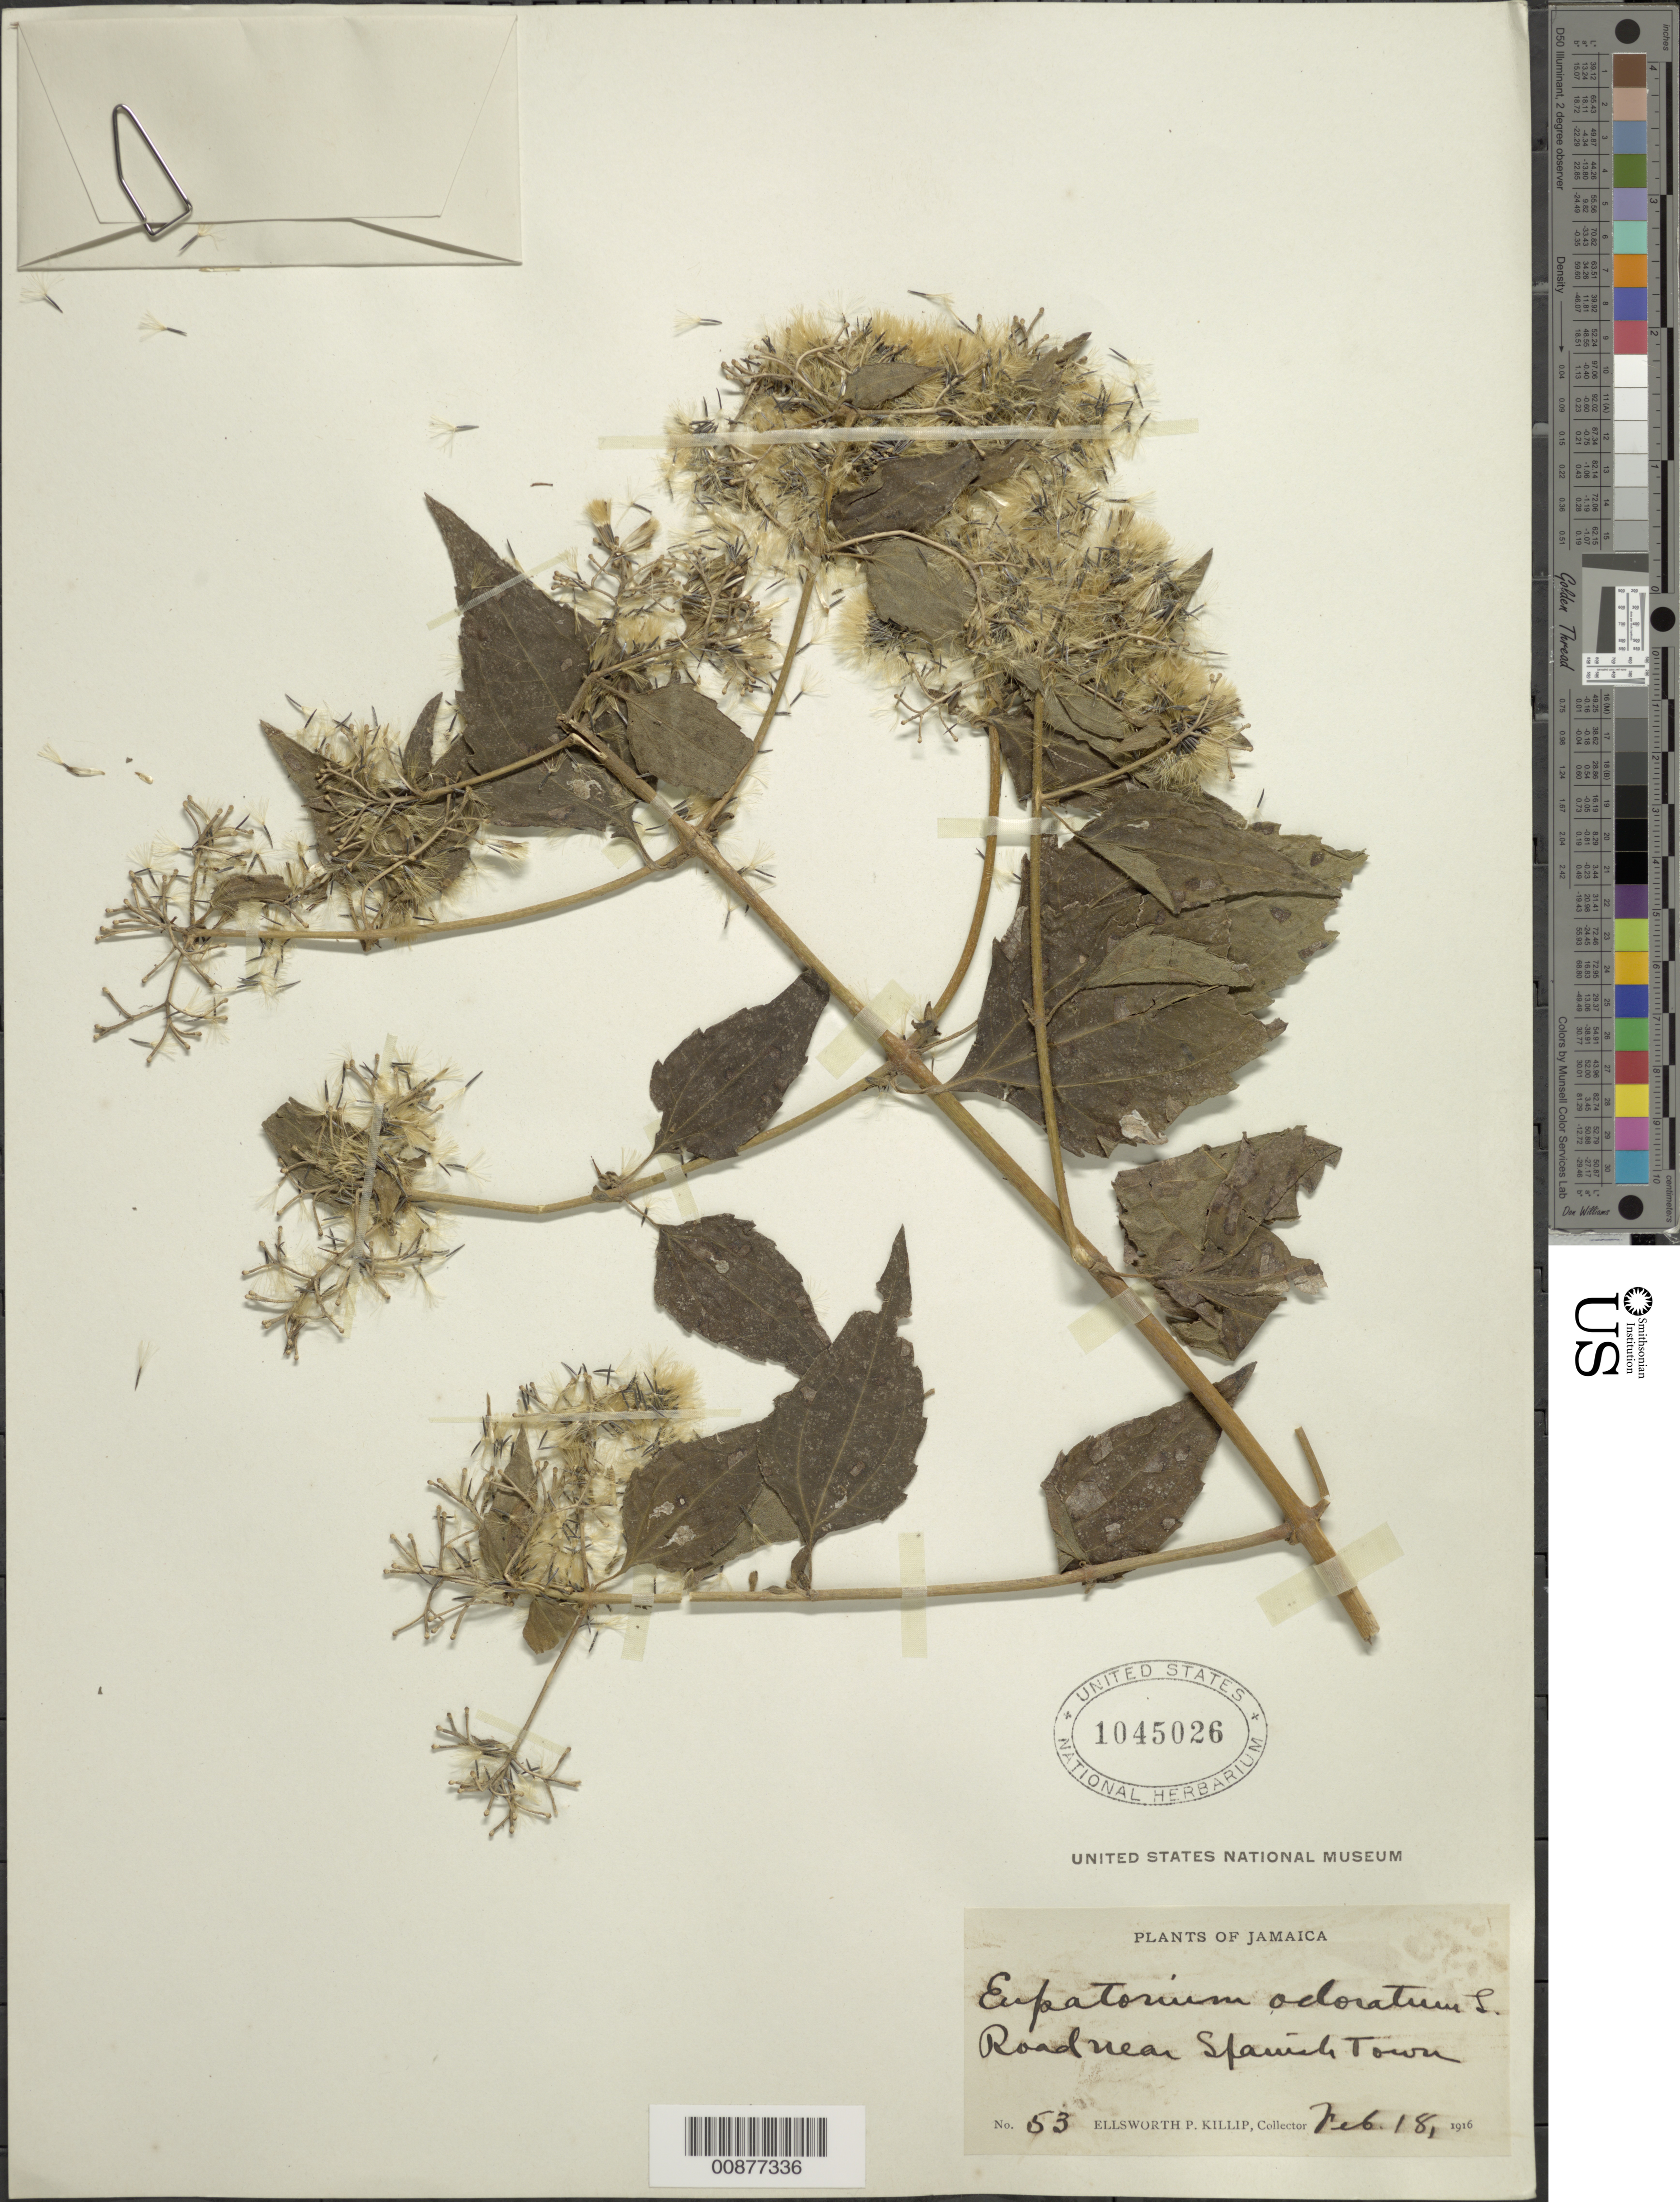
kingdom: Plantae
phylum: Tracheophyta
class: Magnoliopsida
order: Asterales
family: Asteraceae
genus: Chromolaena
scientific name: Chromolaena odorata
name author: (L.) R.M. King & H. Rob.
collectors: E. P. Killip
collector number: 53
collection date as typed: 18 Feb 1916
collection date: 1916-02-18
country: Jamaica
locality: Road near Spanish Town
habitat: Along road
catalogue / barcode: US 1045026